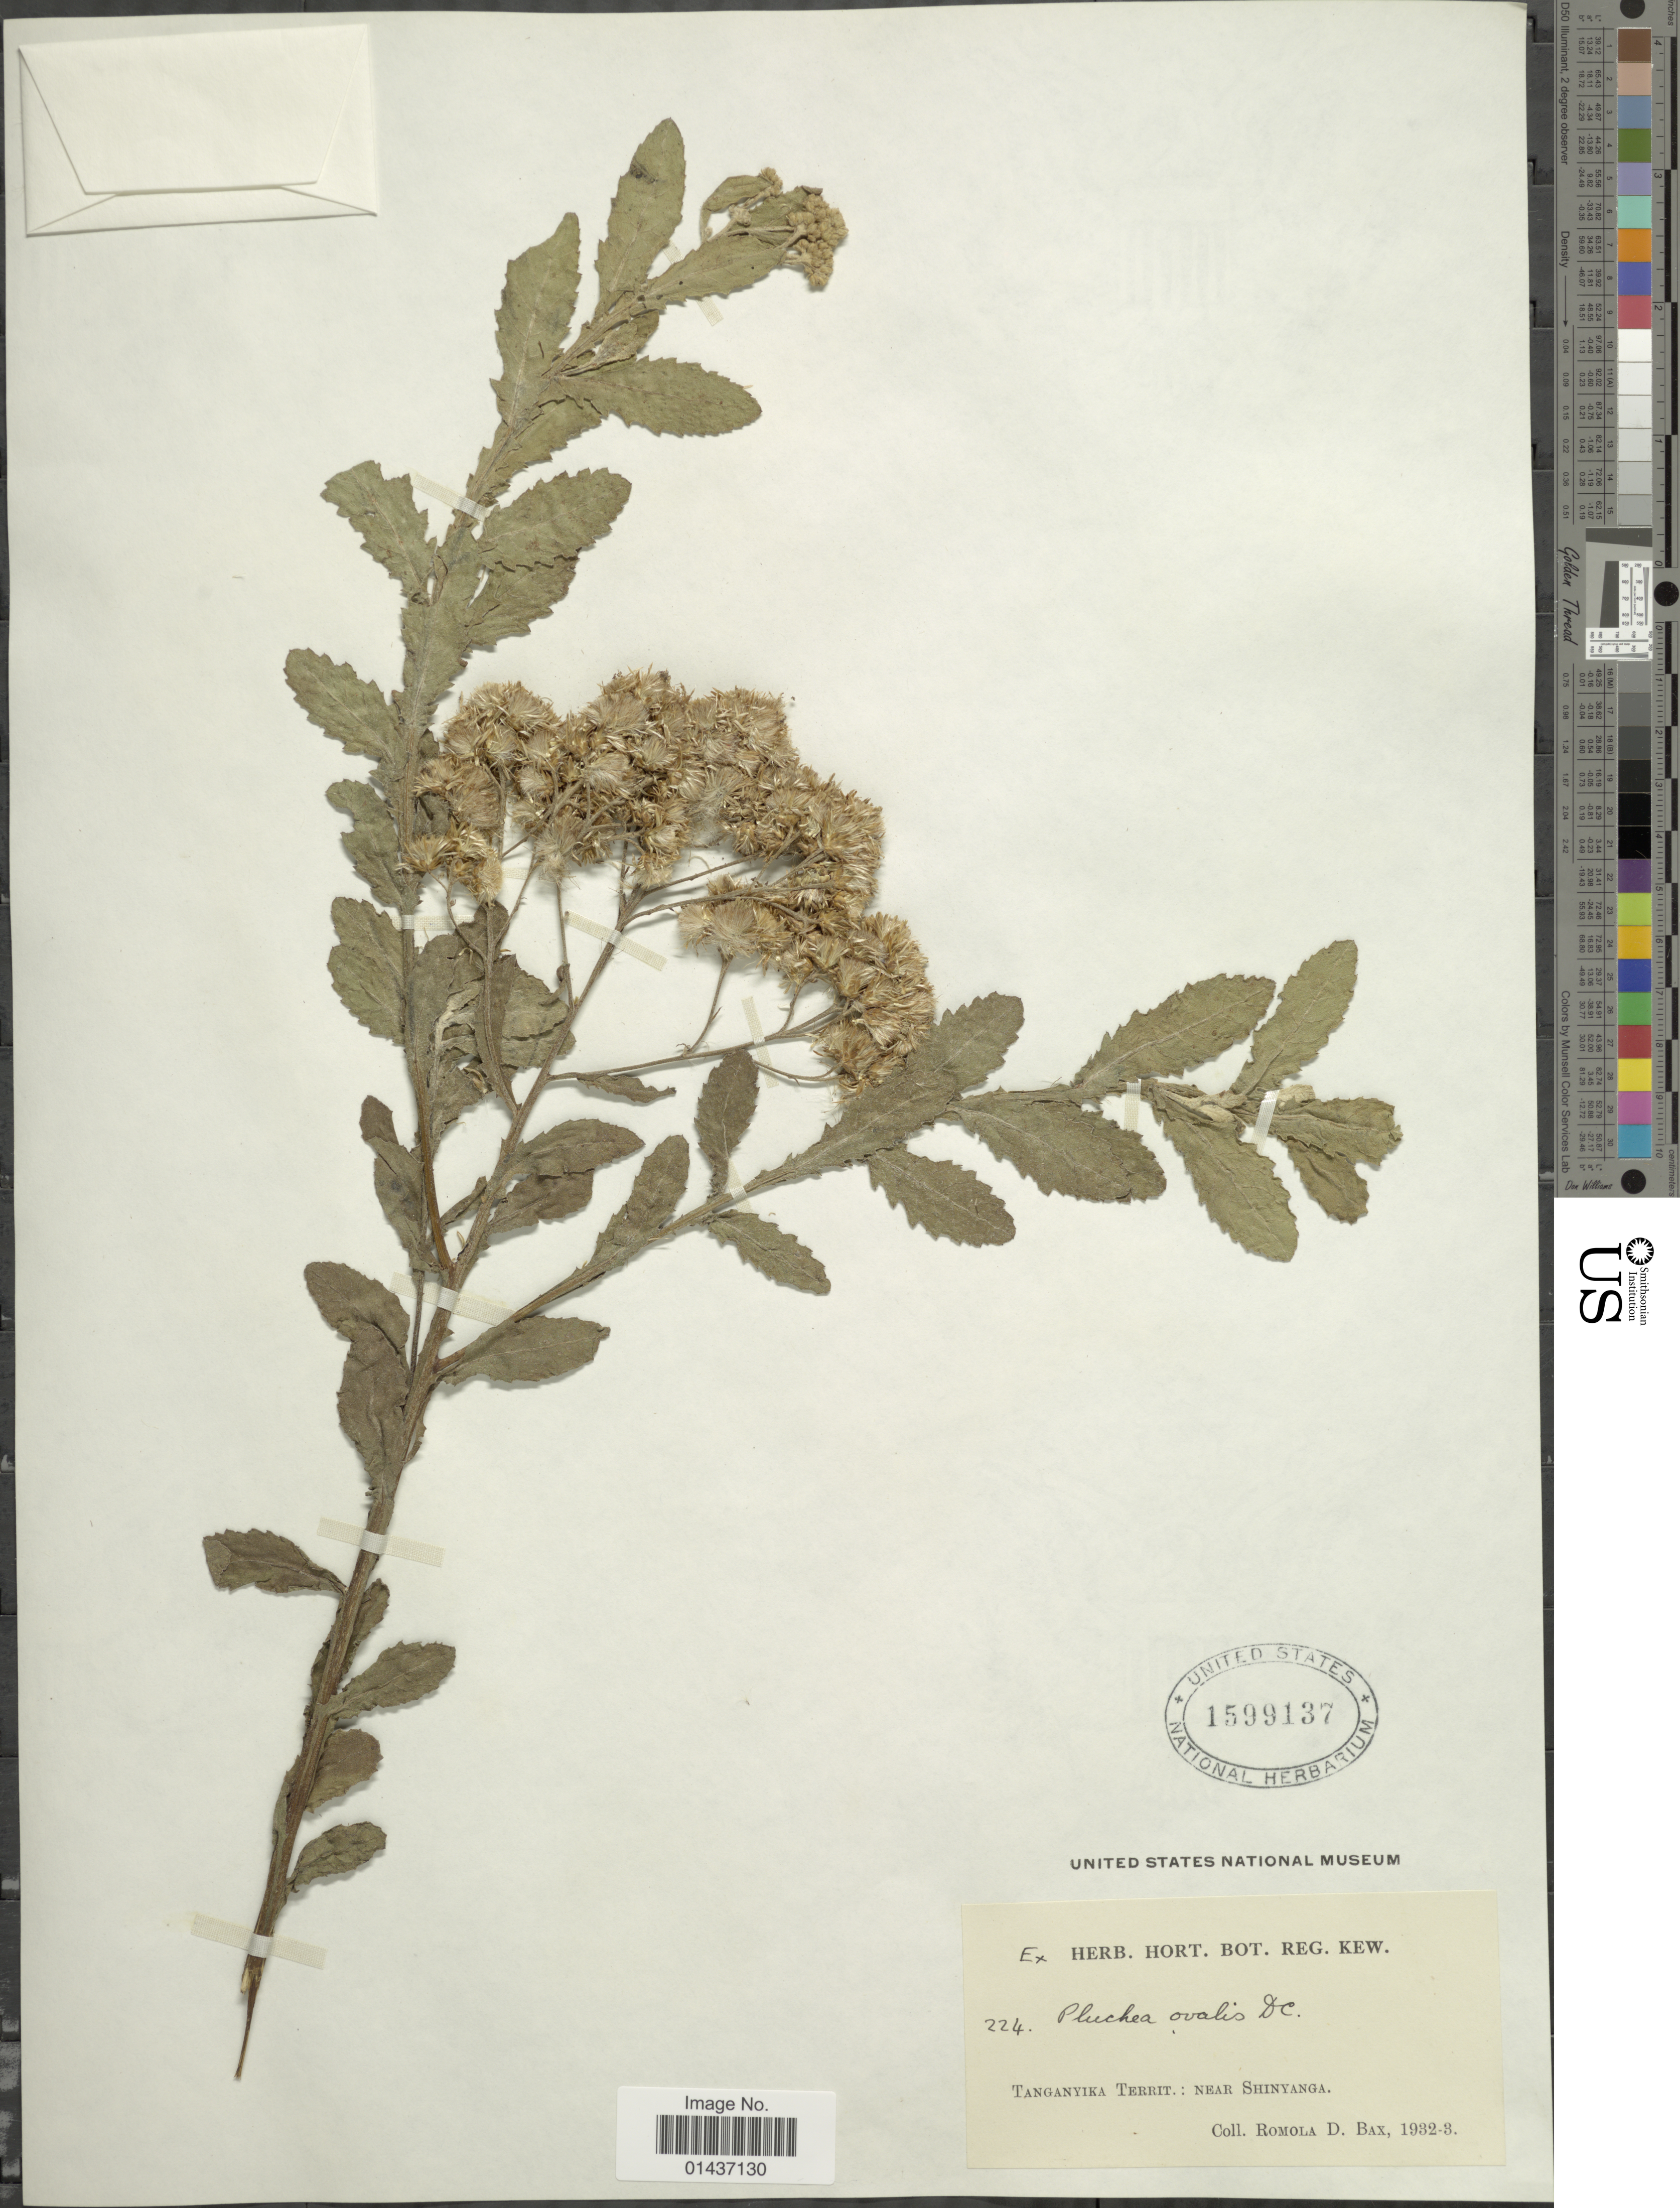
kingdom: Plantae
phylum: Tracheophyta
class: Magnoliopsida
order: Asterales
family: Asteraceae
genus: Pluchea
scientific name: Pluchea ovalis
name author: (Pers.) DC.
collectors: R. Bax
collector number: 224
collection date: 1932/1933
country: Tanzania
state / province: Shinyanga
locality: Tanganyika Territ: near Shinyanga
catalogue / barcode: US 1599137